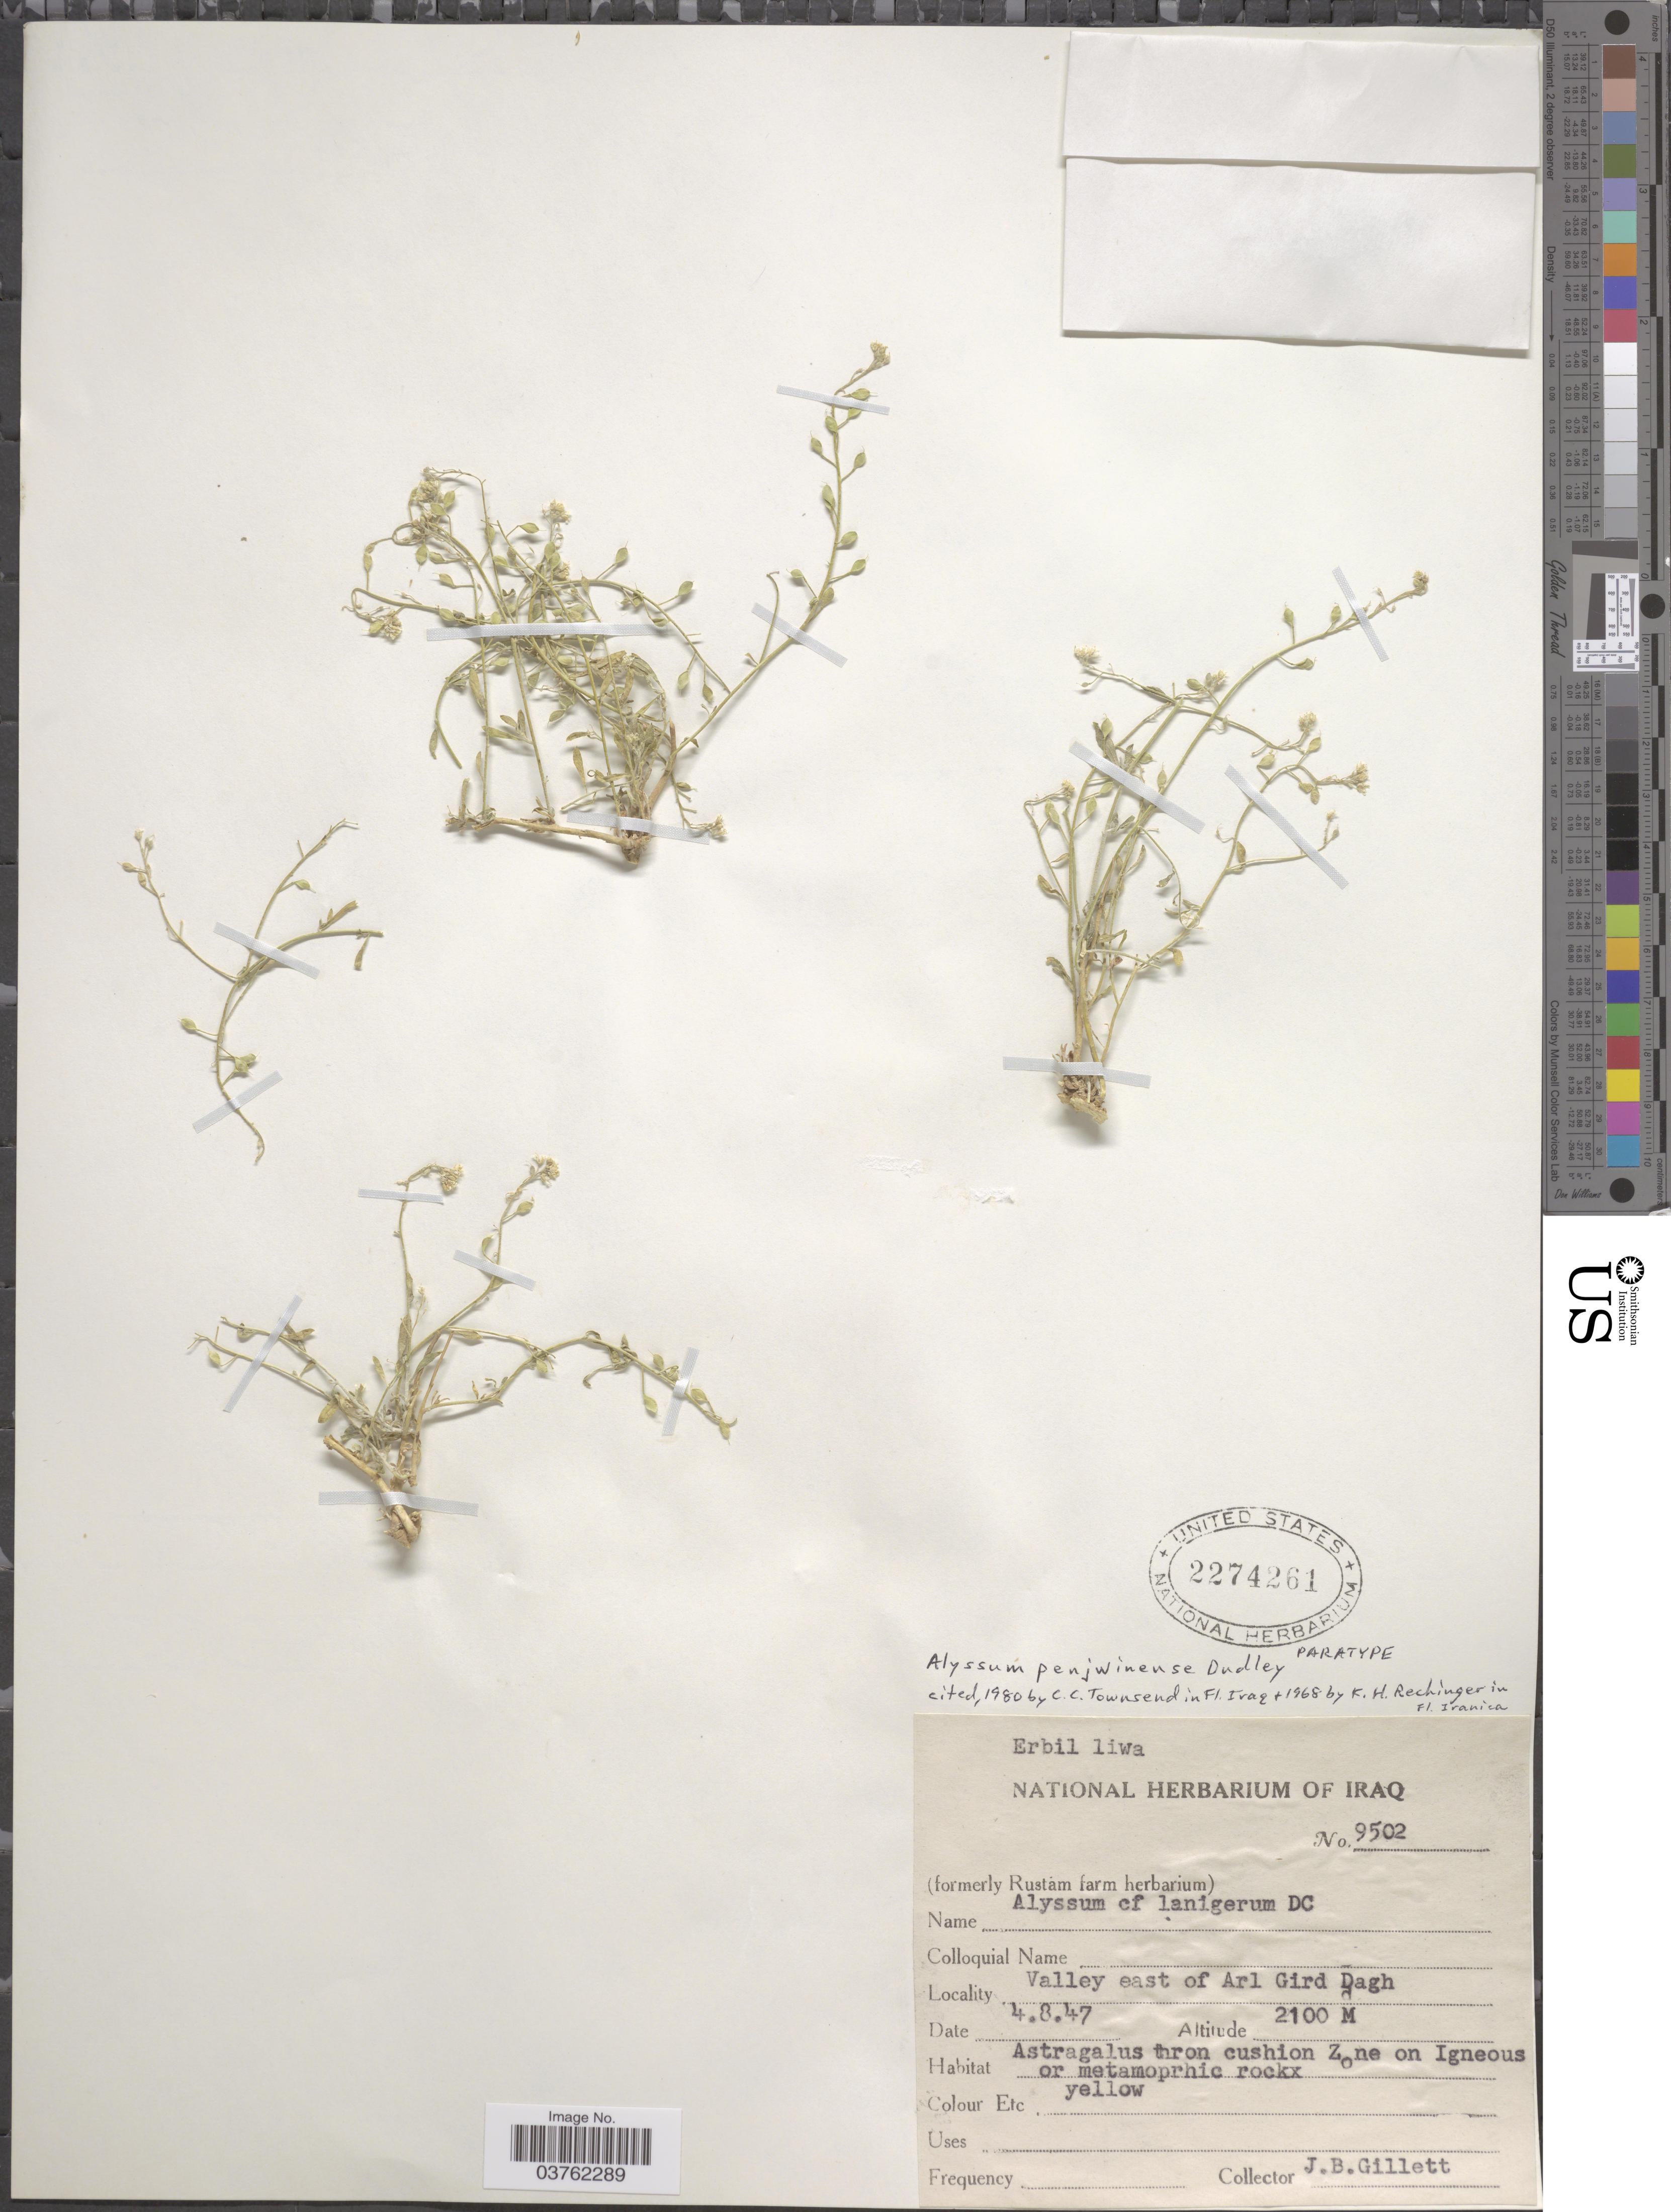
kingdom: Plantae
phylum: Tracheophyta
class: Magnoliopsida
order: Brassicales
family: Brassicaceae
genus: Alyssum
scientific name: Alyssum penjwinense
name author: T.R. Dudley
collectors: J. B. Gillett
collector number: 9502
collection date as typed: Transcribed d/m/y: 4/8/47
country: Iraq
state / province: Arbīl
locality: Erbil liwa. Valley east of Arl Gird Dagh.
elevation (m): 2100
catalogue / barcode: US 2274261